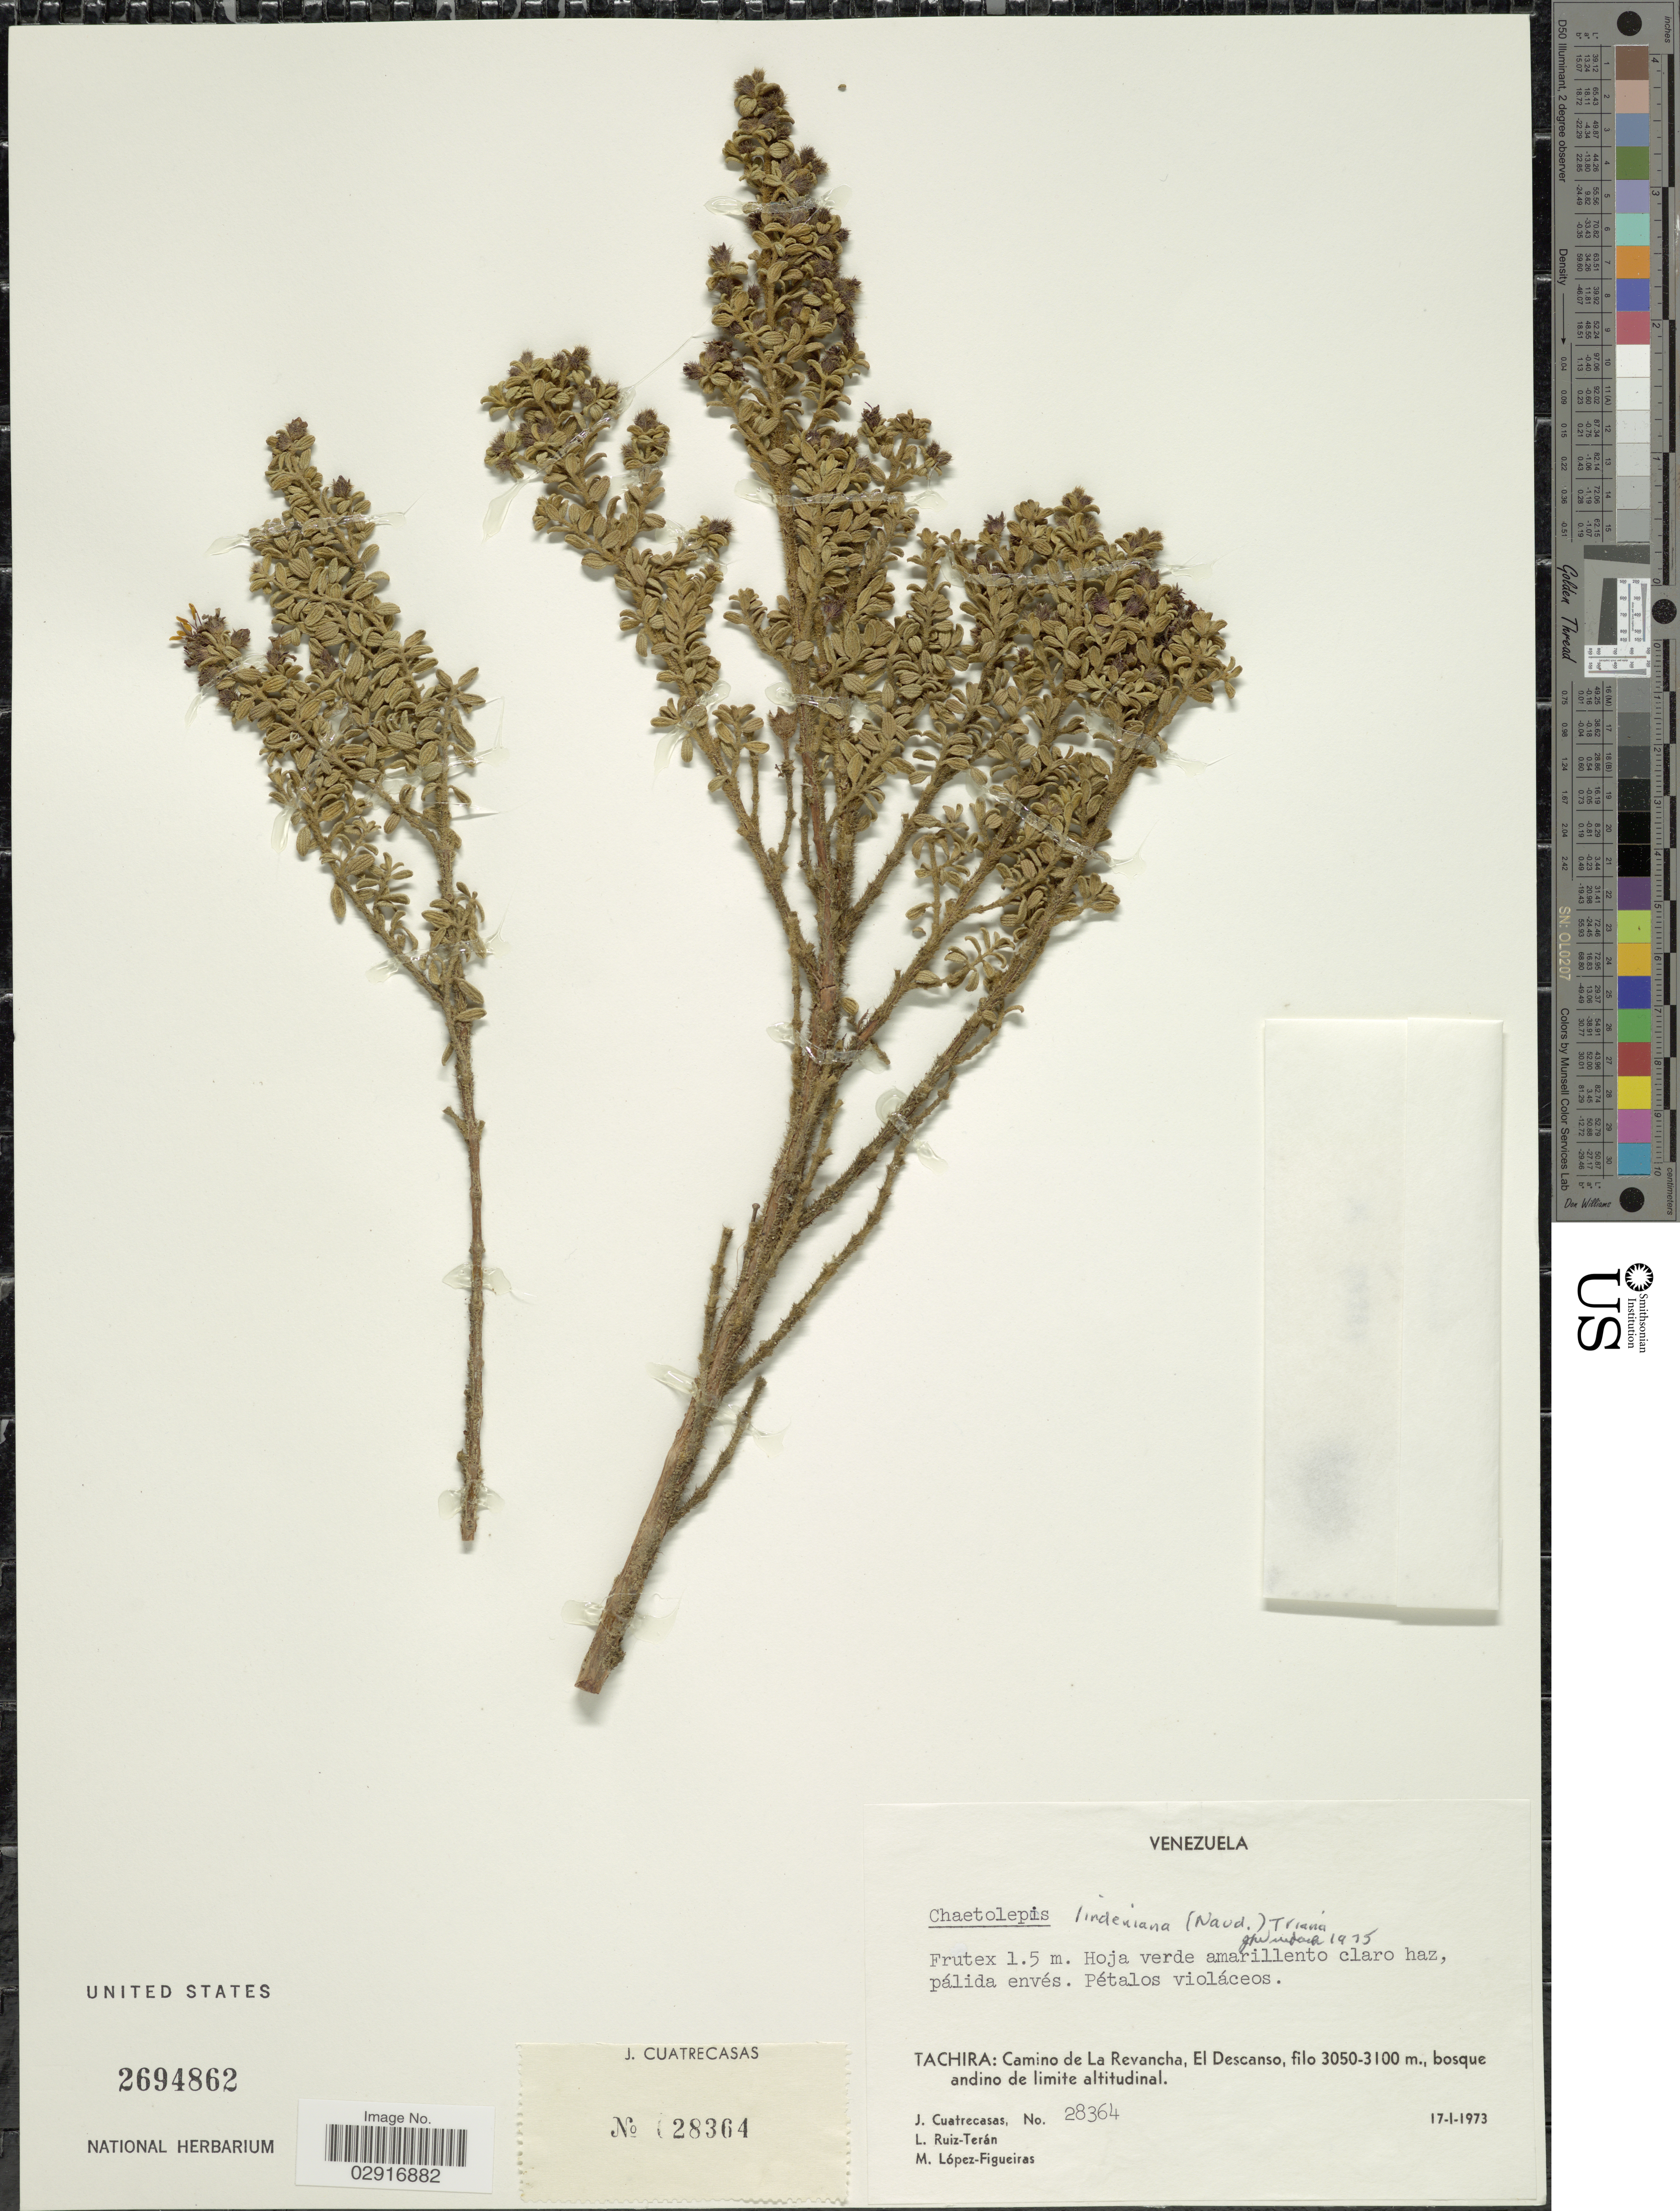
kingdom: Plantae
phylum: Tracheophyta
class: Magnoliopsida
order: Myrtales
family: Melastomataceae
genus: Chaetolepis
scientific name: Chaetolepis lindeniana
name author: (Naudin) Triana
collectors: J. Cuatrecasas, L. E. Ruíz-Terán & M. López Figueiras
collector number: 28364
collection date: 1973-01-17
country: Venezuela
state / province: Tachira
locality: Camino de La Revancha, El Descanso.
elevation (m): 3050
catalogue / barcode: US 2694862